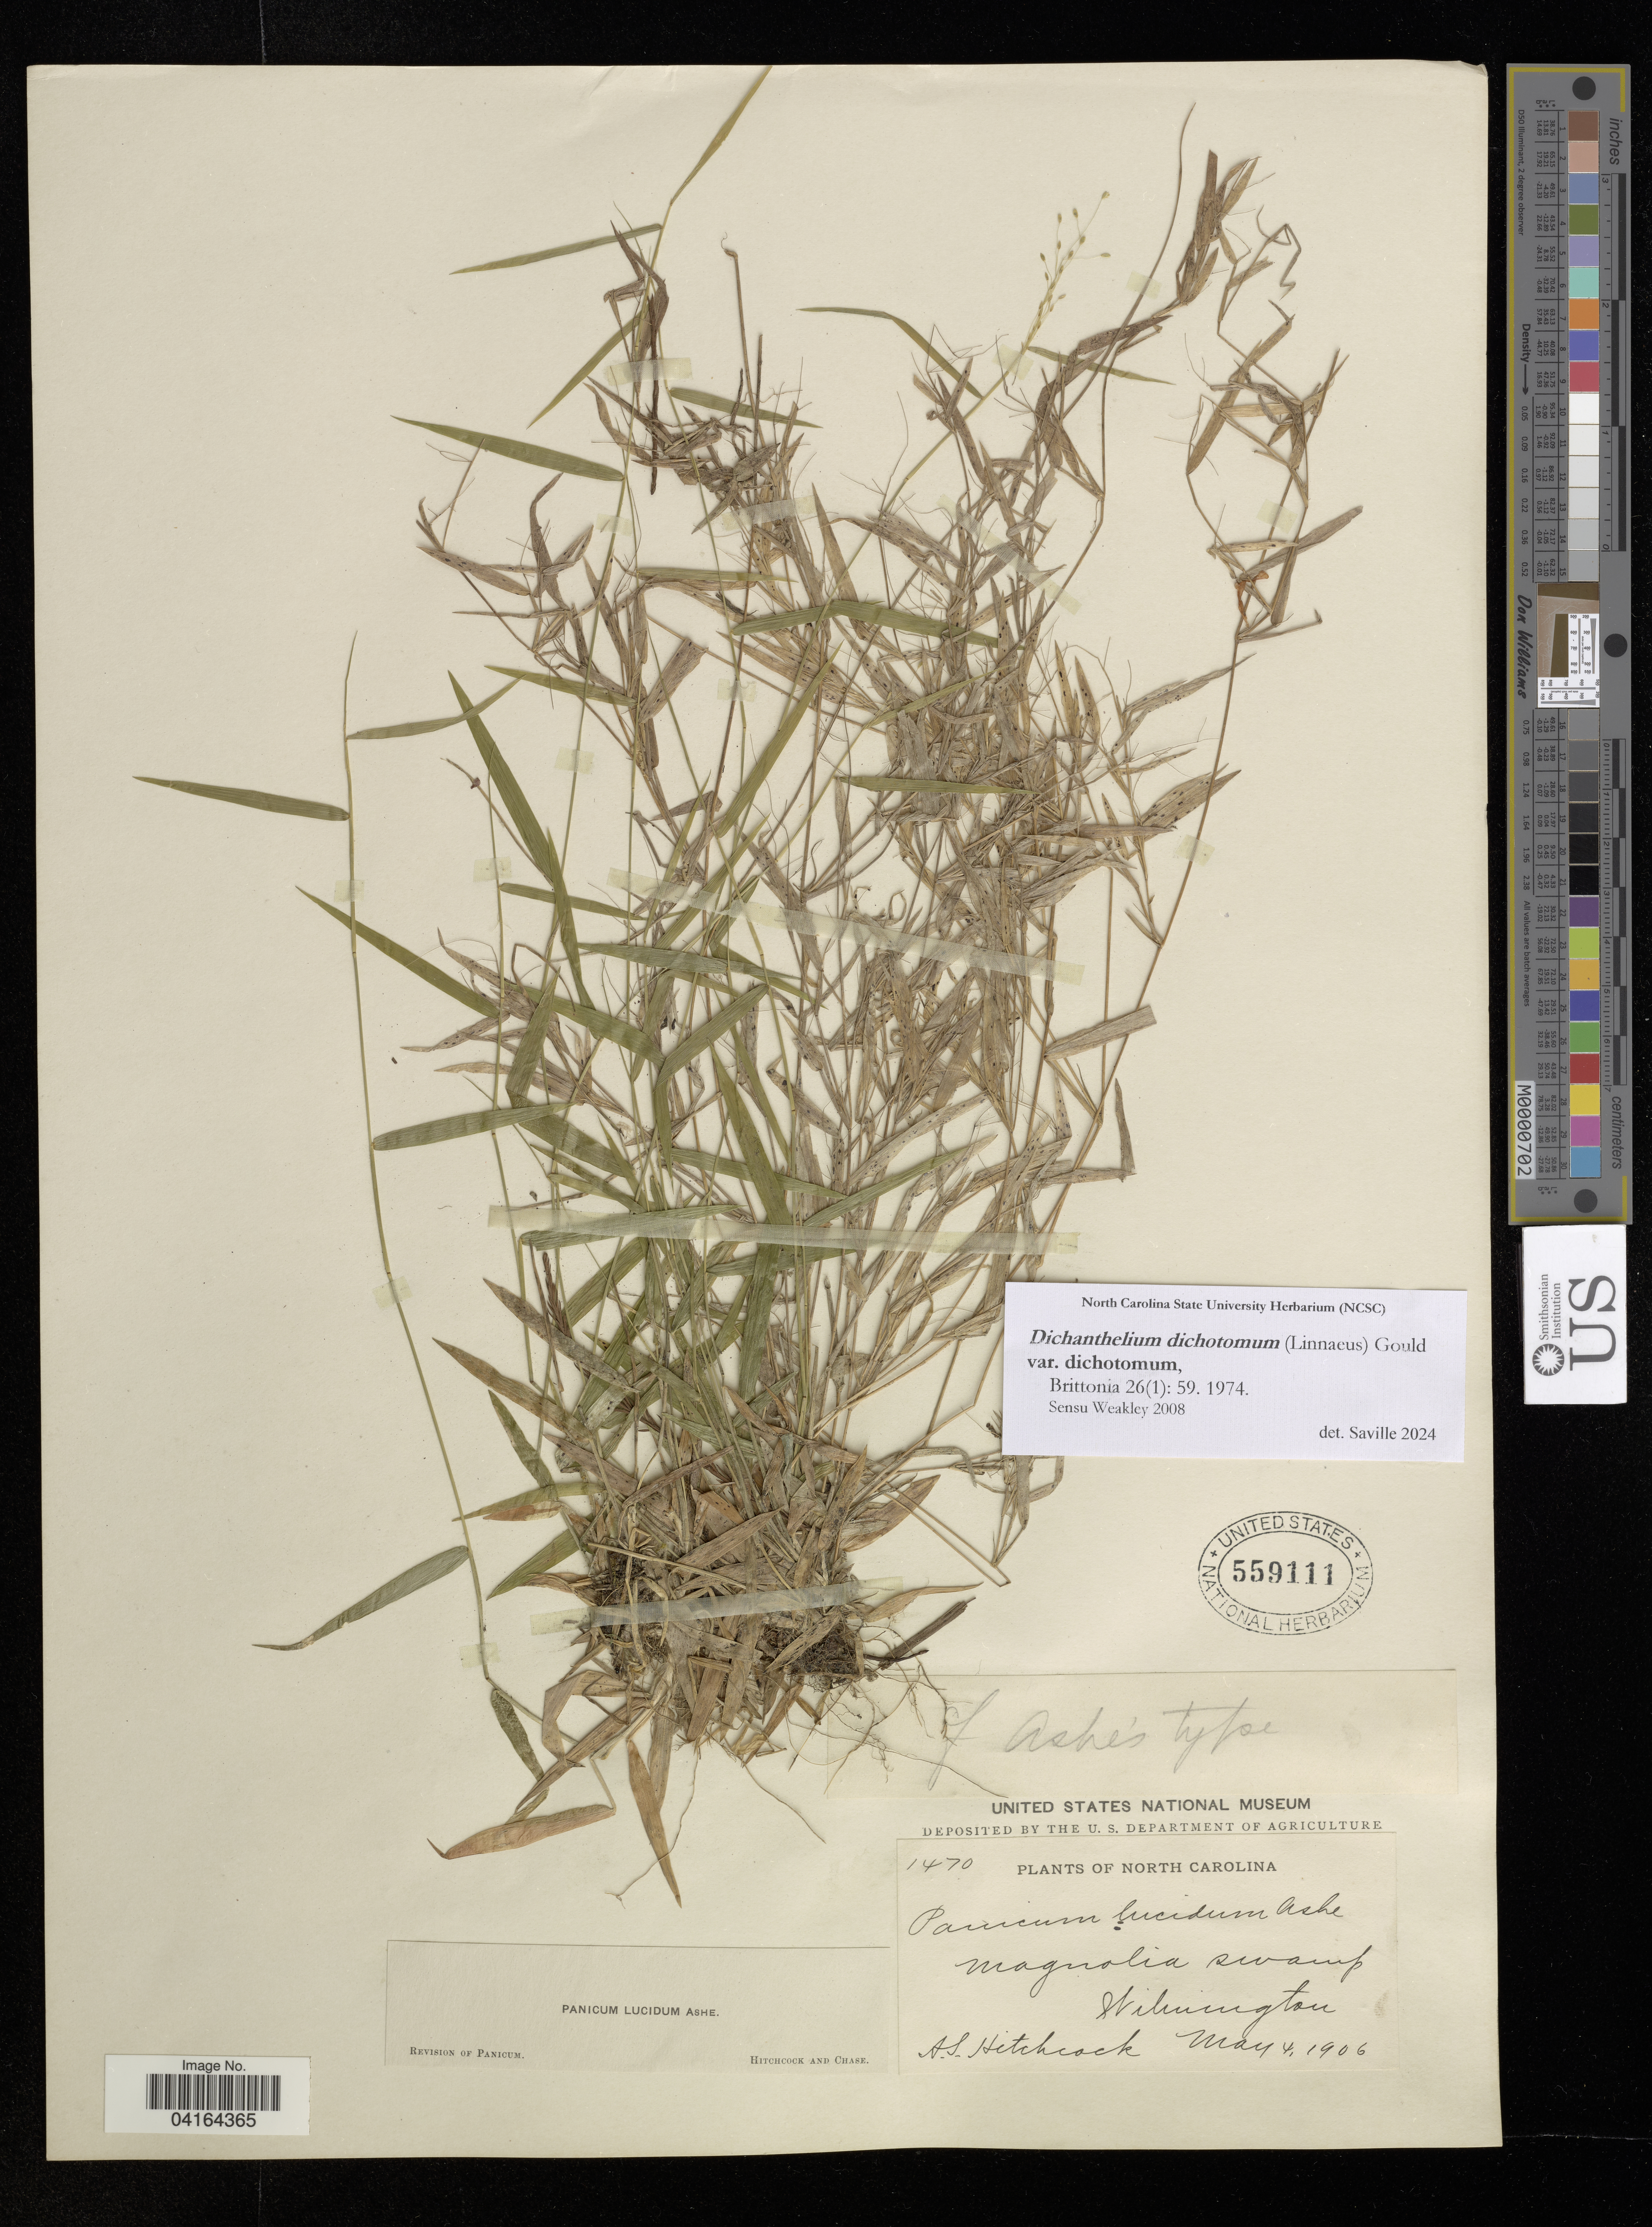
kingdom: Plantae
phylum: Tracheophyta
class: Liliopsida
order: Poales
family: Poaceae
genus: Dichanthelium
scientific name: Dichanthelium dichotomum var. dichotomum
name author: (L.) Gould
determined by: Saville, A. C., (NCSC), North Carolina State University (UNITED STATES)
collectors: A. Hitchcock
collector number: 1470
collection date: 1906-05-04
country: United States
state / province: North Carolina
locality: Wilmington.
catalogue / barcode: US 559111